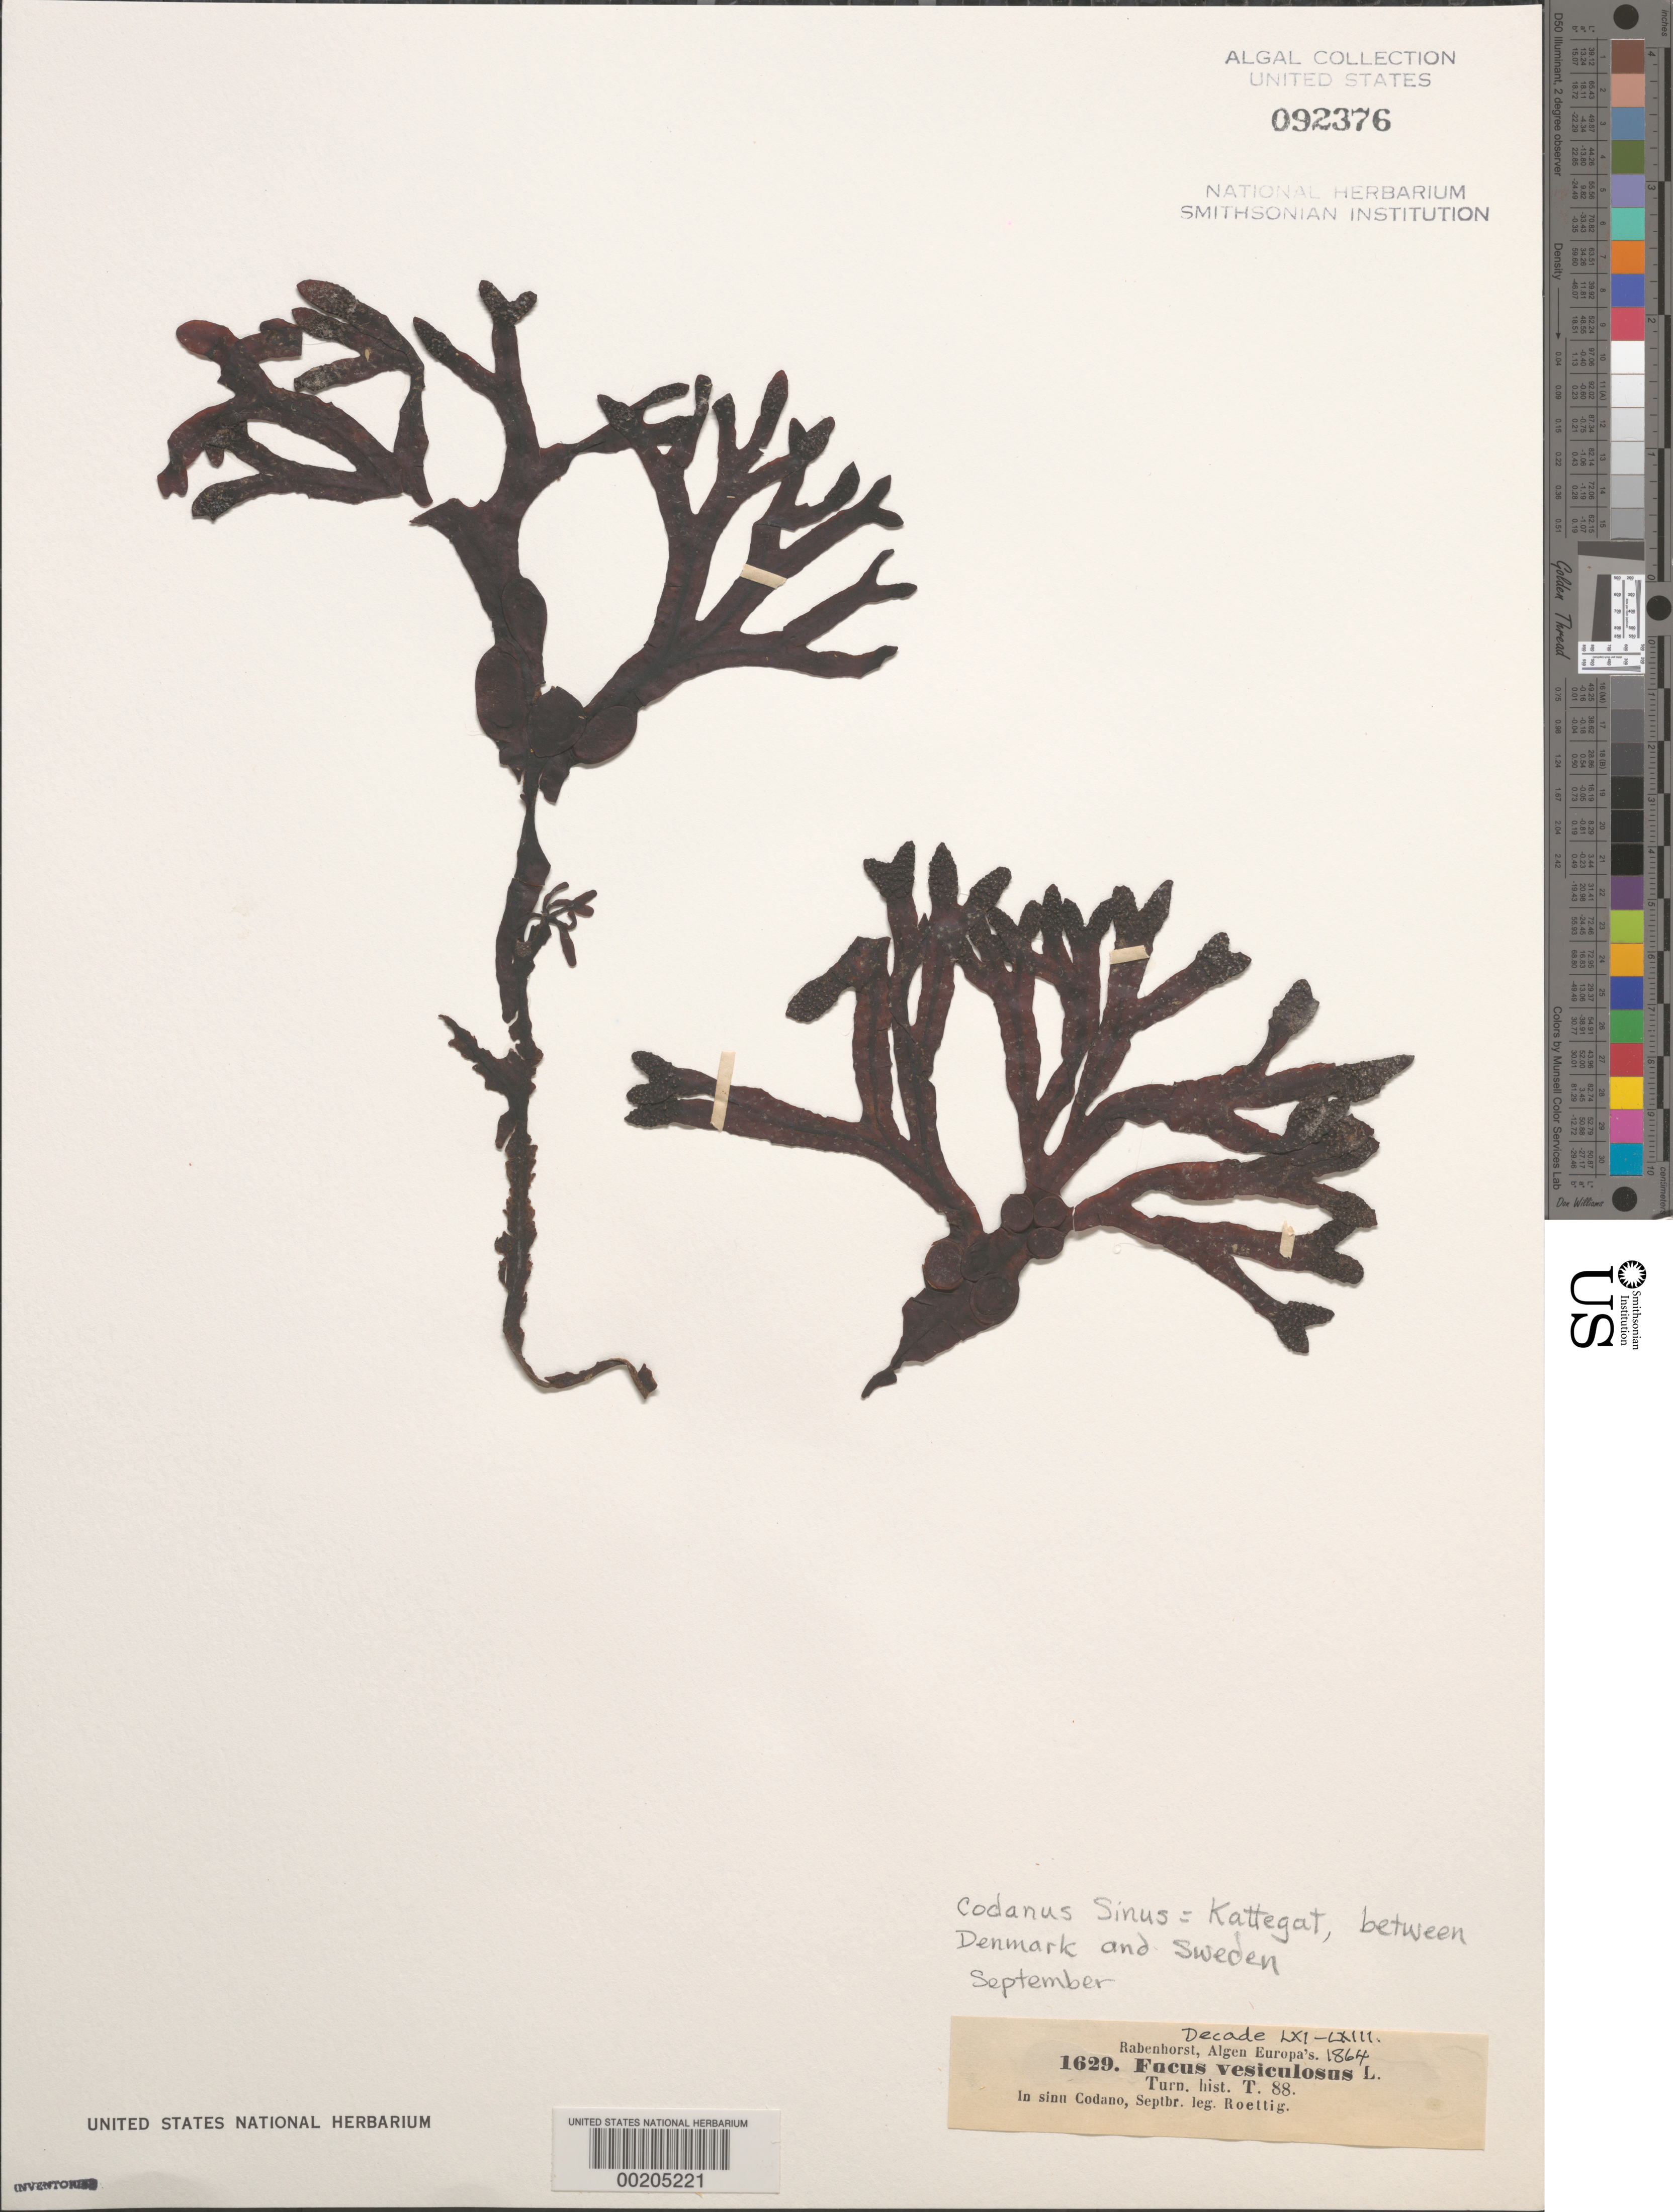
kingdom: Chromista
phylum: Ochrophyta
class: Phaeophyceae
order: Fucales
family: Fucaceae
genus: Fucus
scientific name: Fucus vesiculosus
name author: L.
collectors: -. Roettig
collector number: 1629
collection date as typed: Sep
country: Denmark / Sweden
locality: Kattegut (sinu codano)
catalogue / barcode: US 92376